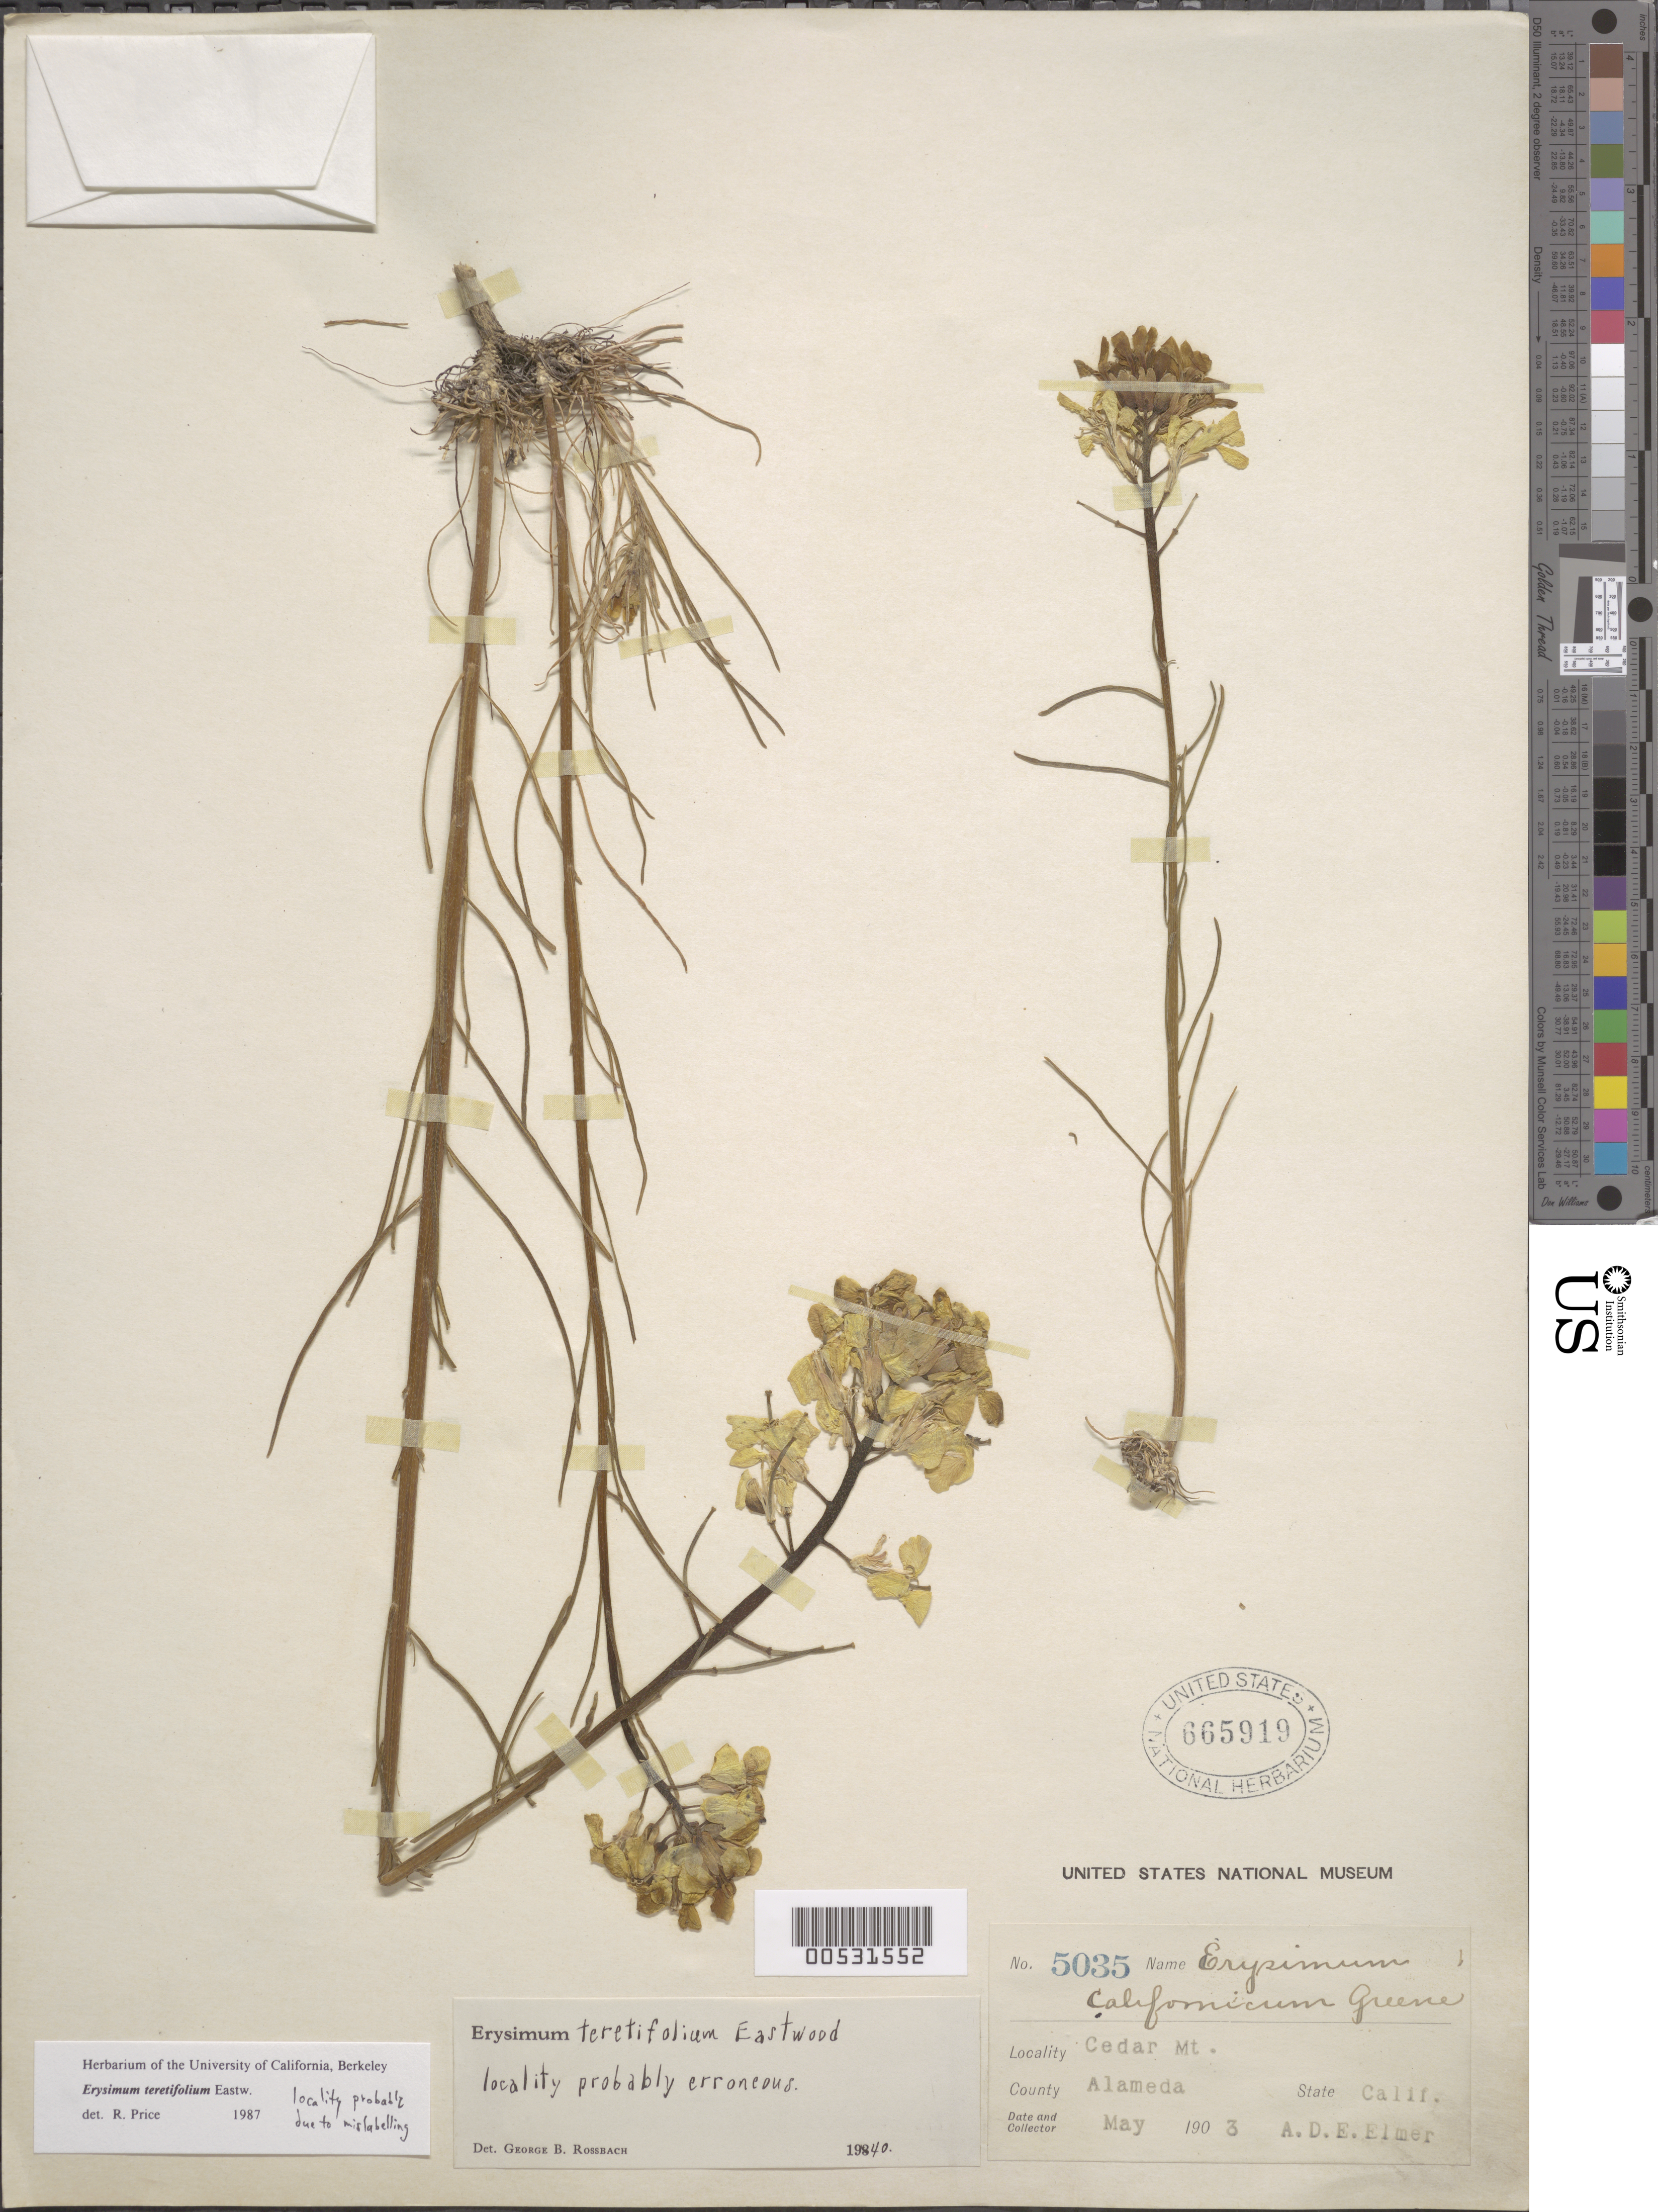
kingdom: Plantae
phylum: Tracheophyta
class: Magnoliopsida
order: Brassicales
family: Brassicaceae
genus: Erysimum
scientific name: Erysimum teretifolium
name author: Eastw.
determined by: Price, R.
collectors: A. D. E. Elmer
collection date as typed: May 1903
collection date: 1903-05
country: United States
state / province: California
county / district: Alameda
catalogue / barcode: US 665919